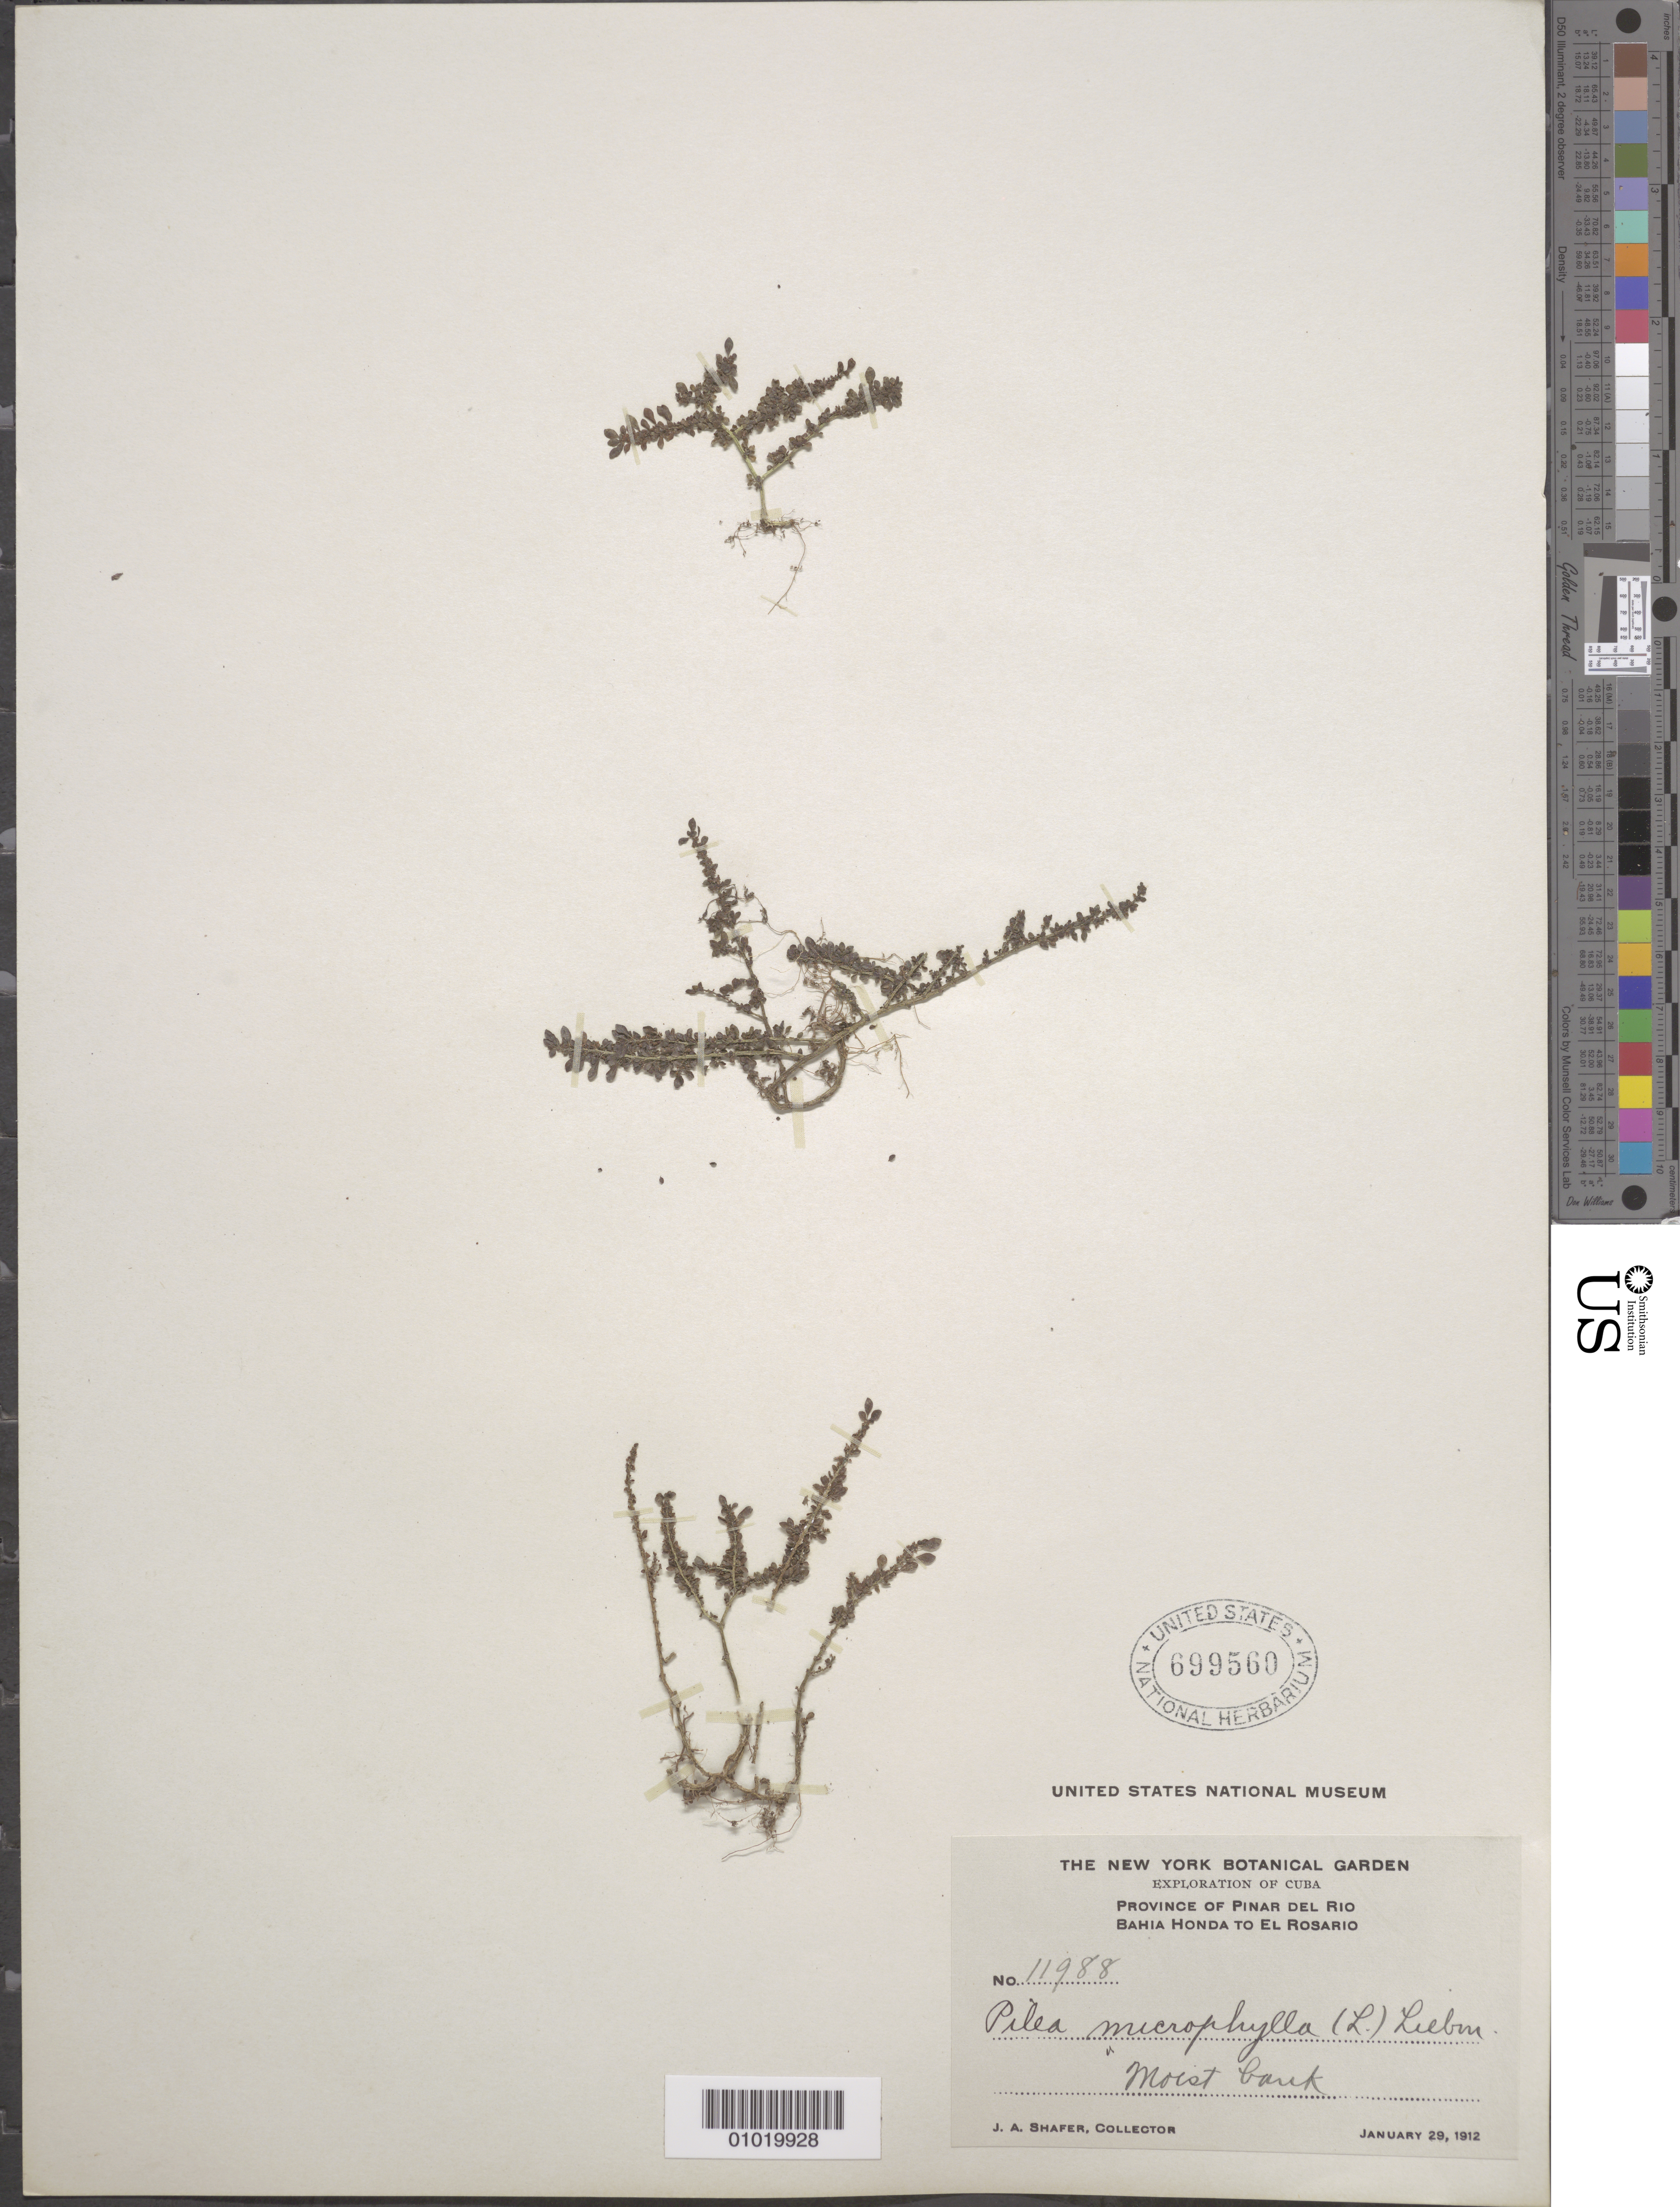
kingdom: Plantae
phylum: Tracheophyta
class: Magnoliopsida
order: Rosales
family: Urticaceae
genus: Pilea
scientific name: Pilea microphylla var. microphylla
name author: (L.) Liebm.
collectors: J. A. Shafer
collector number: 11988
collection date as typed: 29 Jan 1912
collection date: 1912-01-29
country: Cuba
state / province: Pinar del Rio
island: Cuba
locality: Bahia Honda to El Rosario Pinar del Rio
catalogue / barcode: US 699560